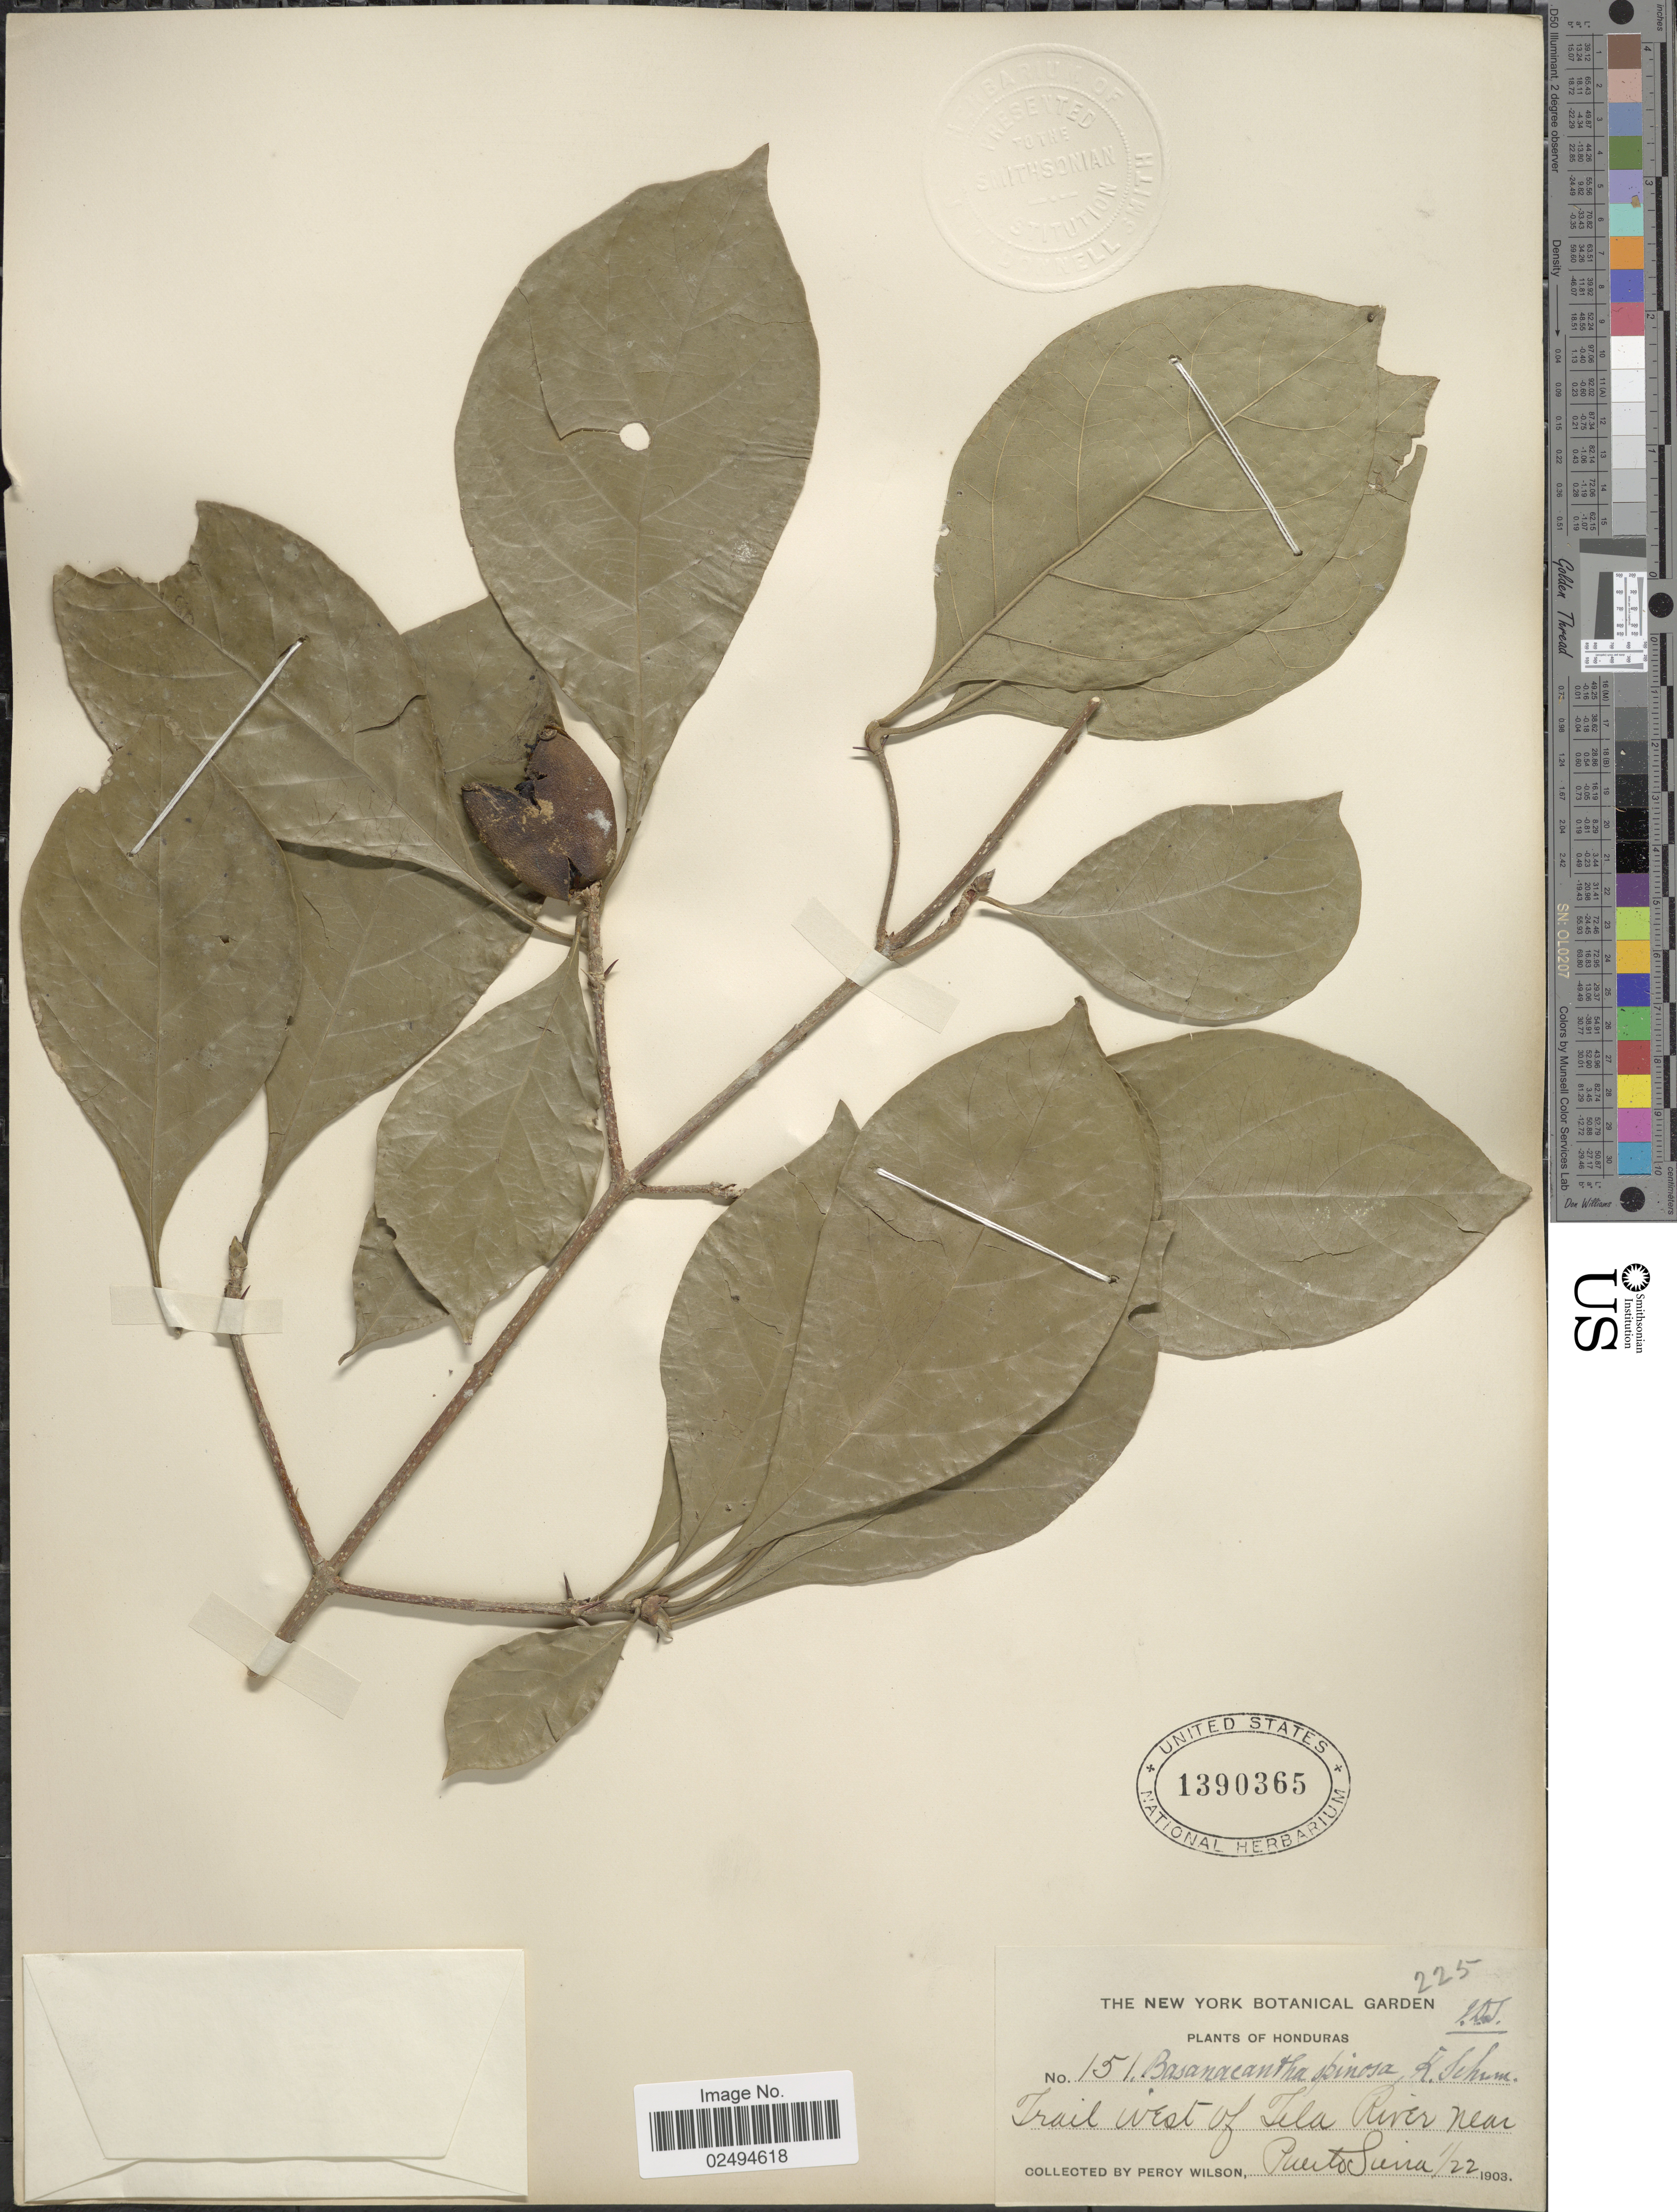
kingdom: Plantae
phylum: Tracheophyta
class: Magnoliopsida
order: Gentianales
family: Rubiaceae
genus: Randia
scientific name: Randia armata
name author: (Sw.) DC.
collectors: P. Wilson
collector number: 151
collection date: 1903-01-22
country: Honduras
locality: Trail west of Tela River near Puerto Sierra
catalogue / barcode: US 1390365